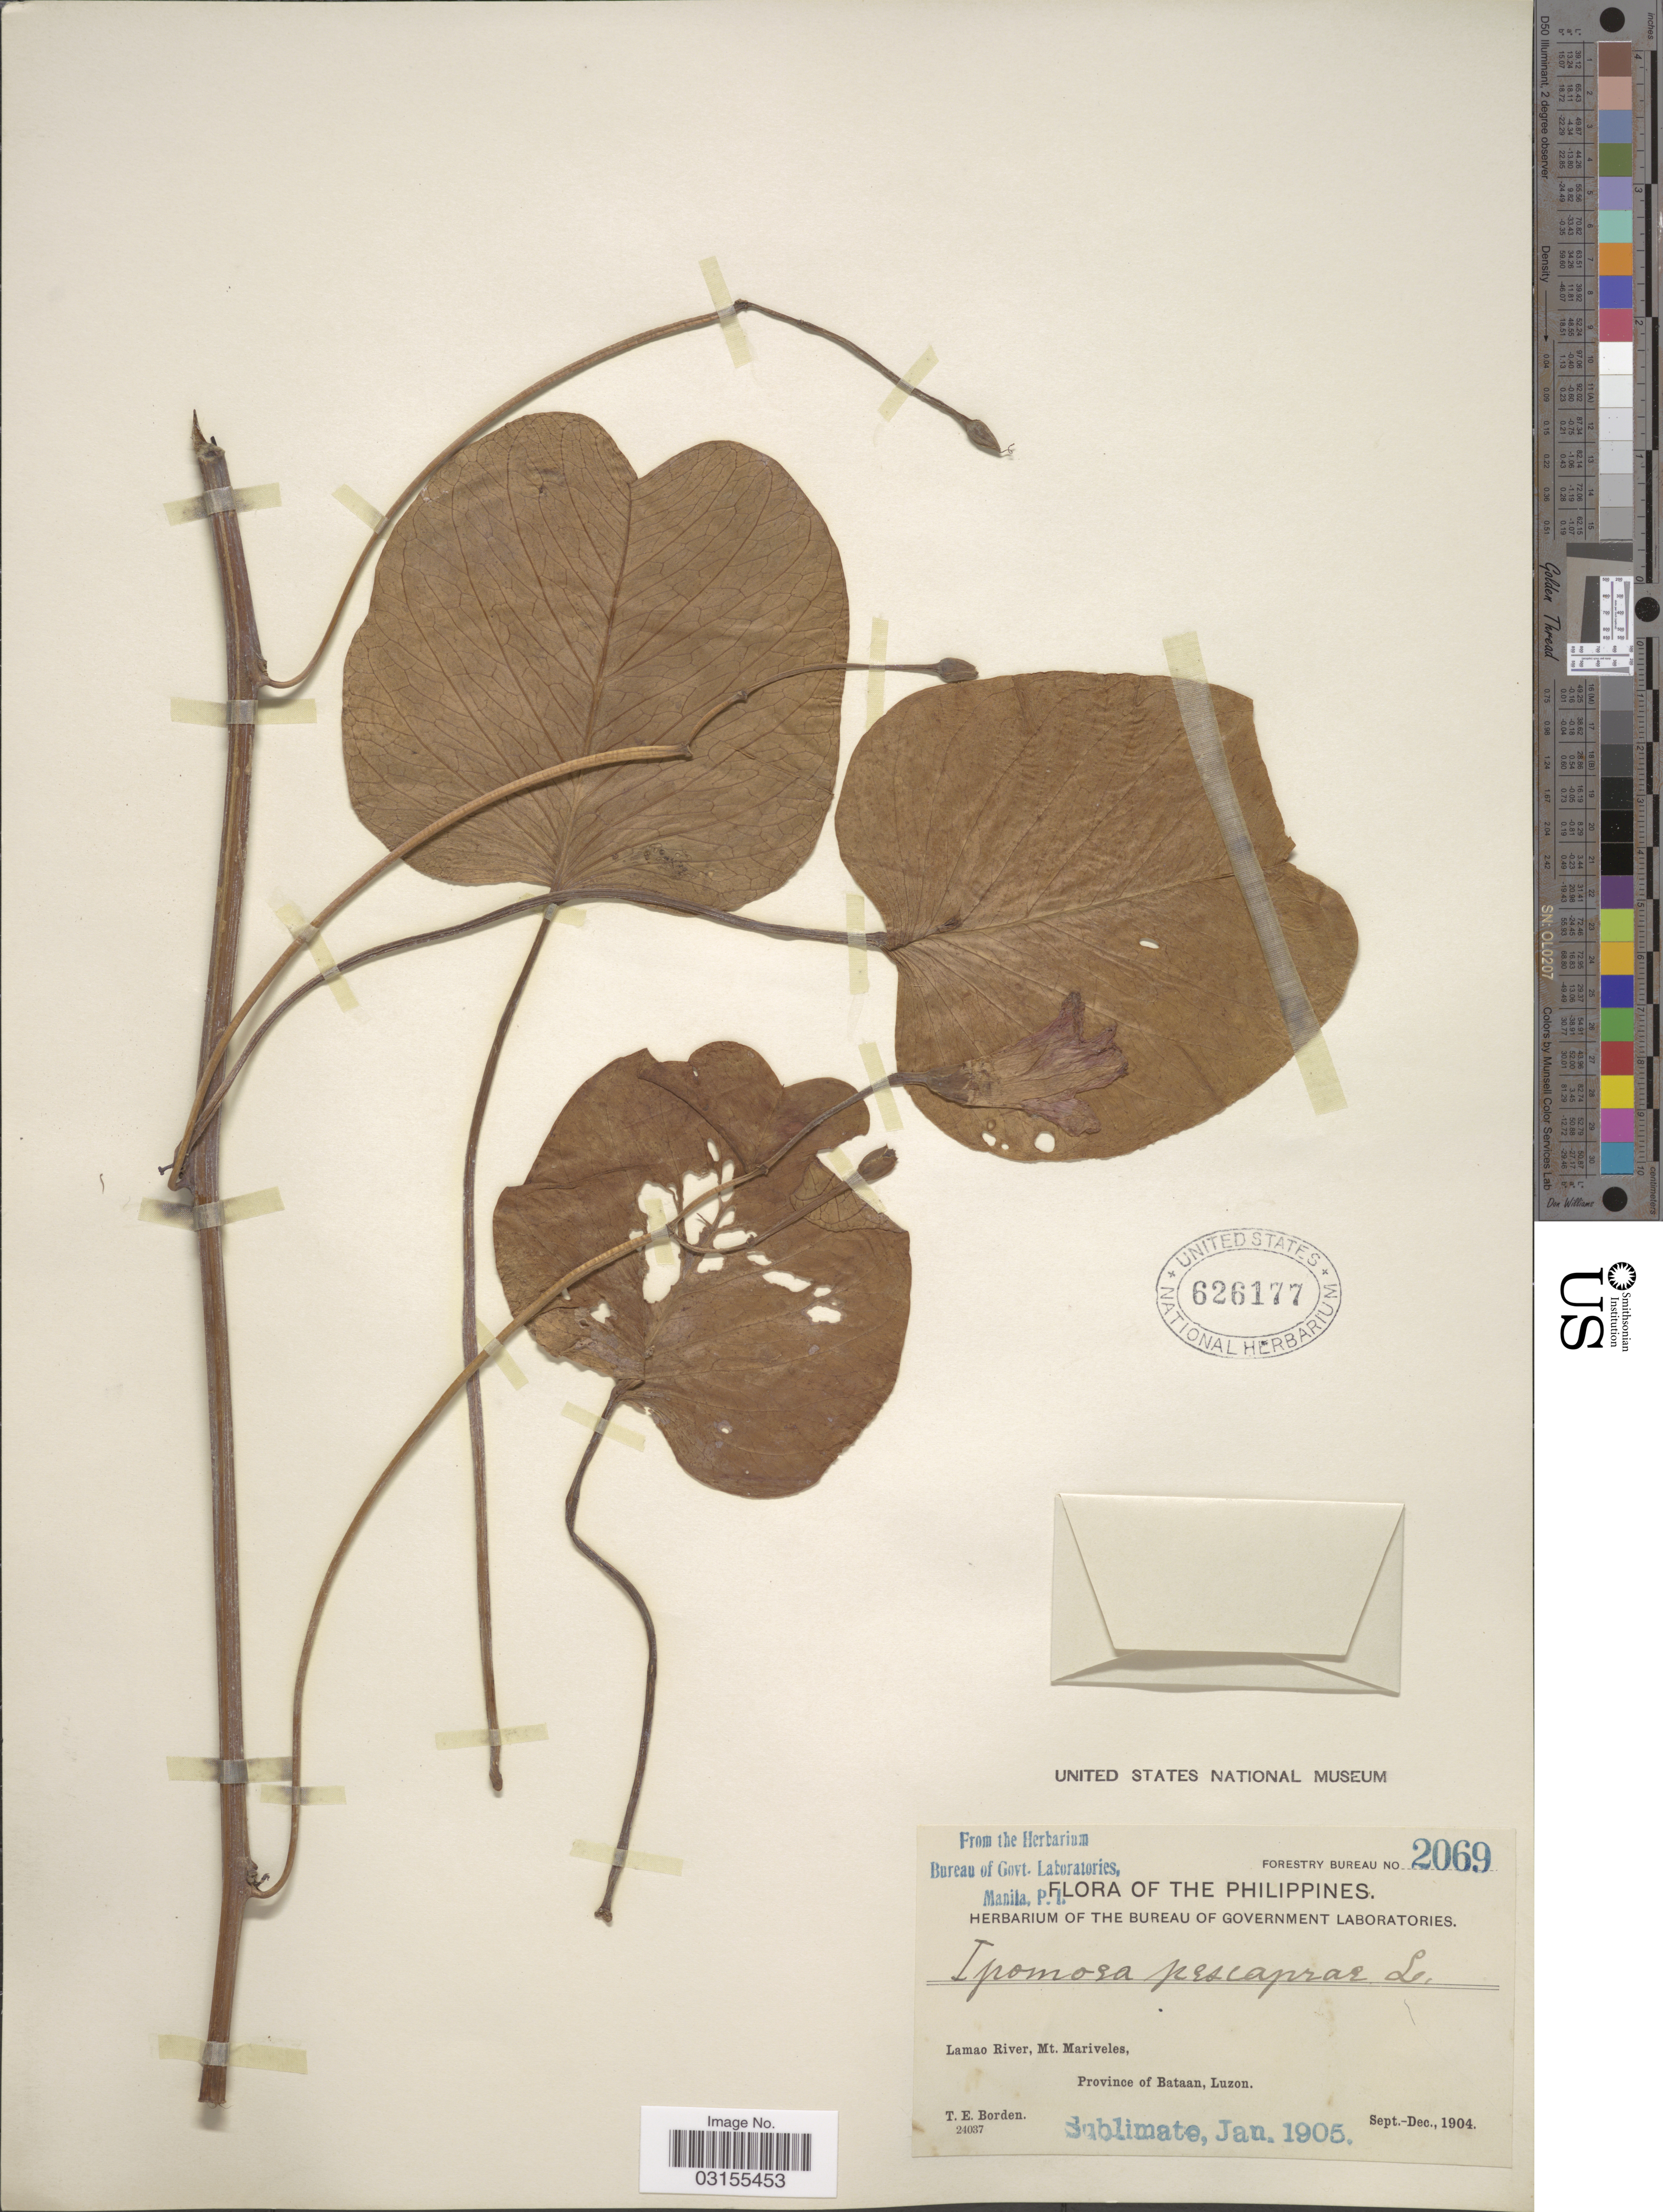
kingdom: Plantae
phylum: Tracheophyta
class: Magnoliopsida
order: Solanales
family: Convolvulaceae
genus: Ipomoea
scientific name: Ipomoea pes-caprae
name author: (L.) R. Br.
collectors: T. E. Borden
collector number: Forestry Bureau 2069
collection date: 1904-09/1904-12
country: Philippines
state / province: Central Luzon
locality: Lamao River, Mt. Mariveles. Province of Bataan, Luzon.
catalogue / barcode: US 626177